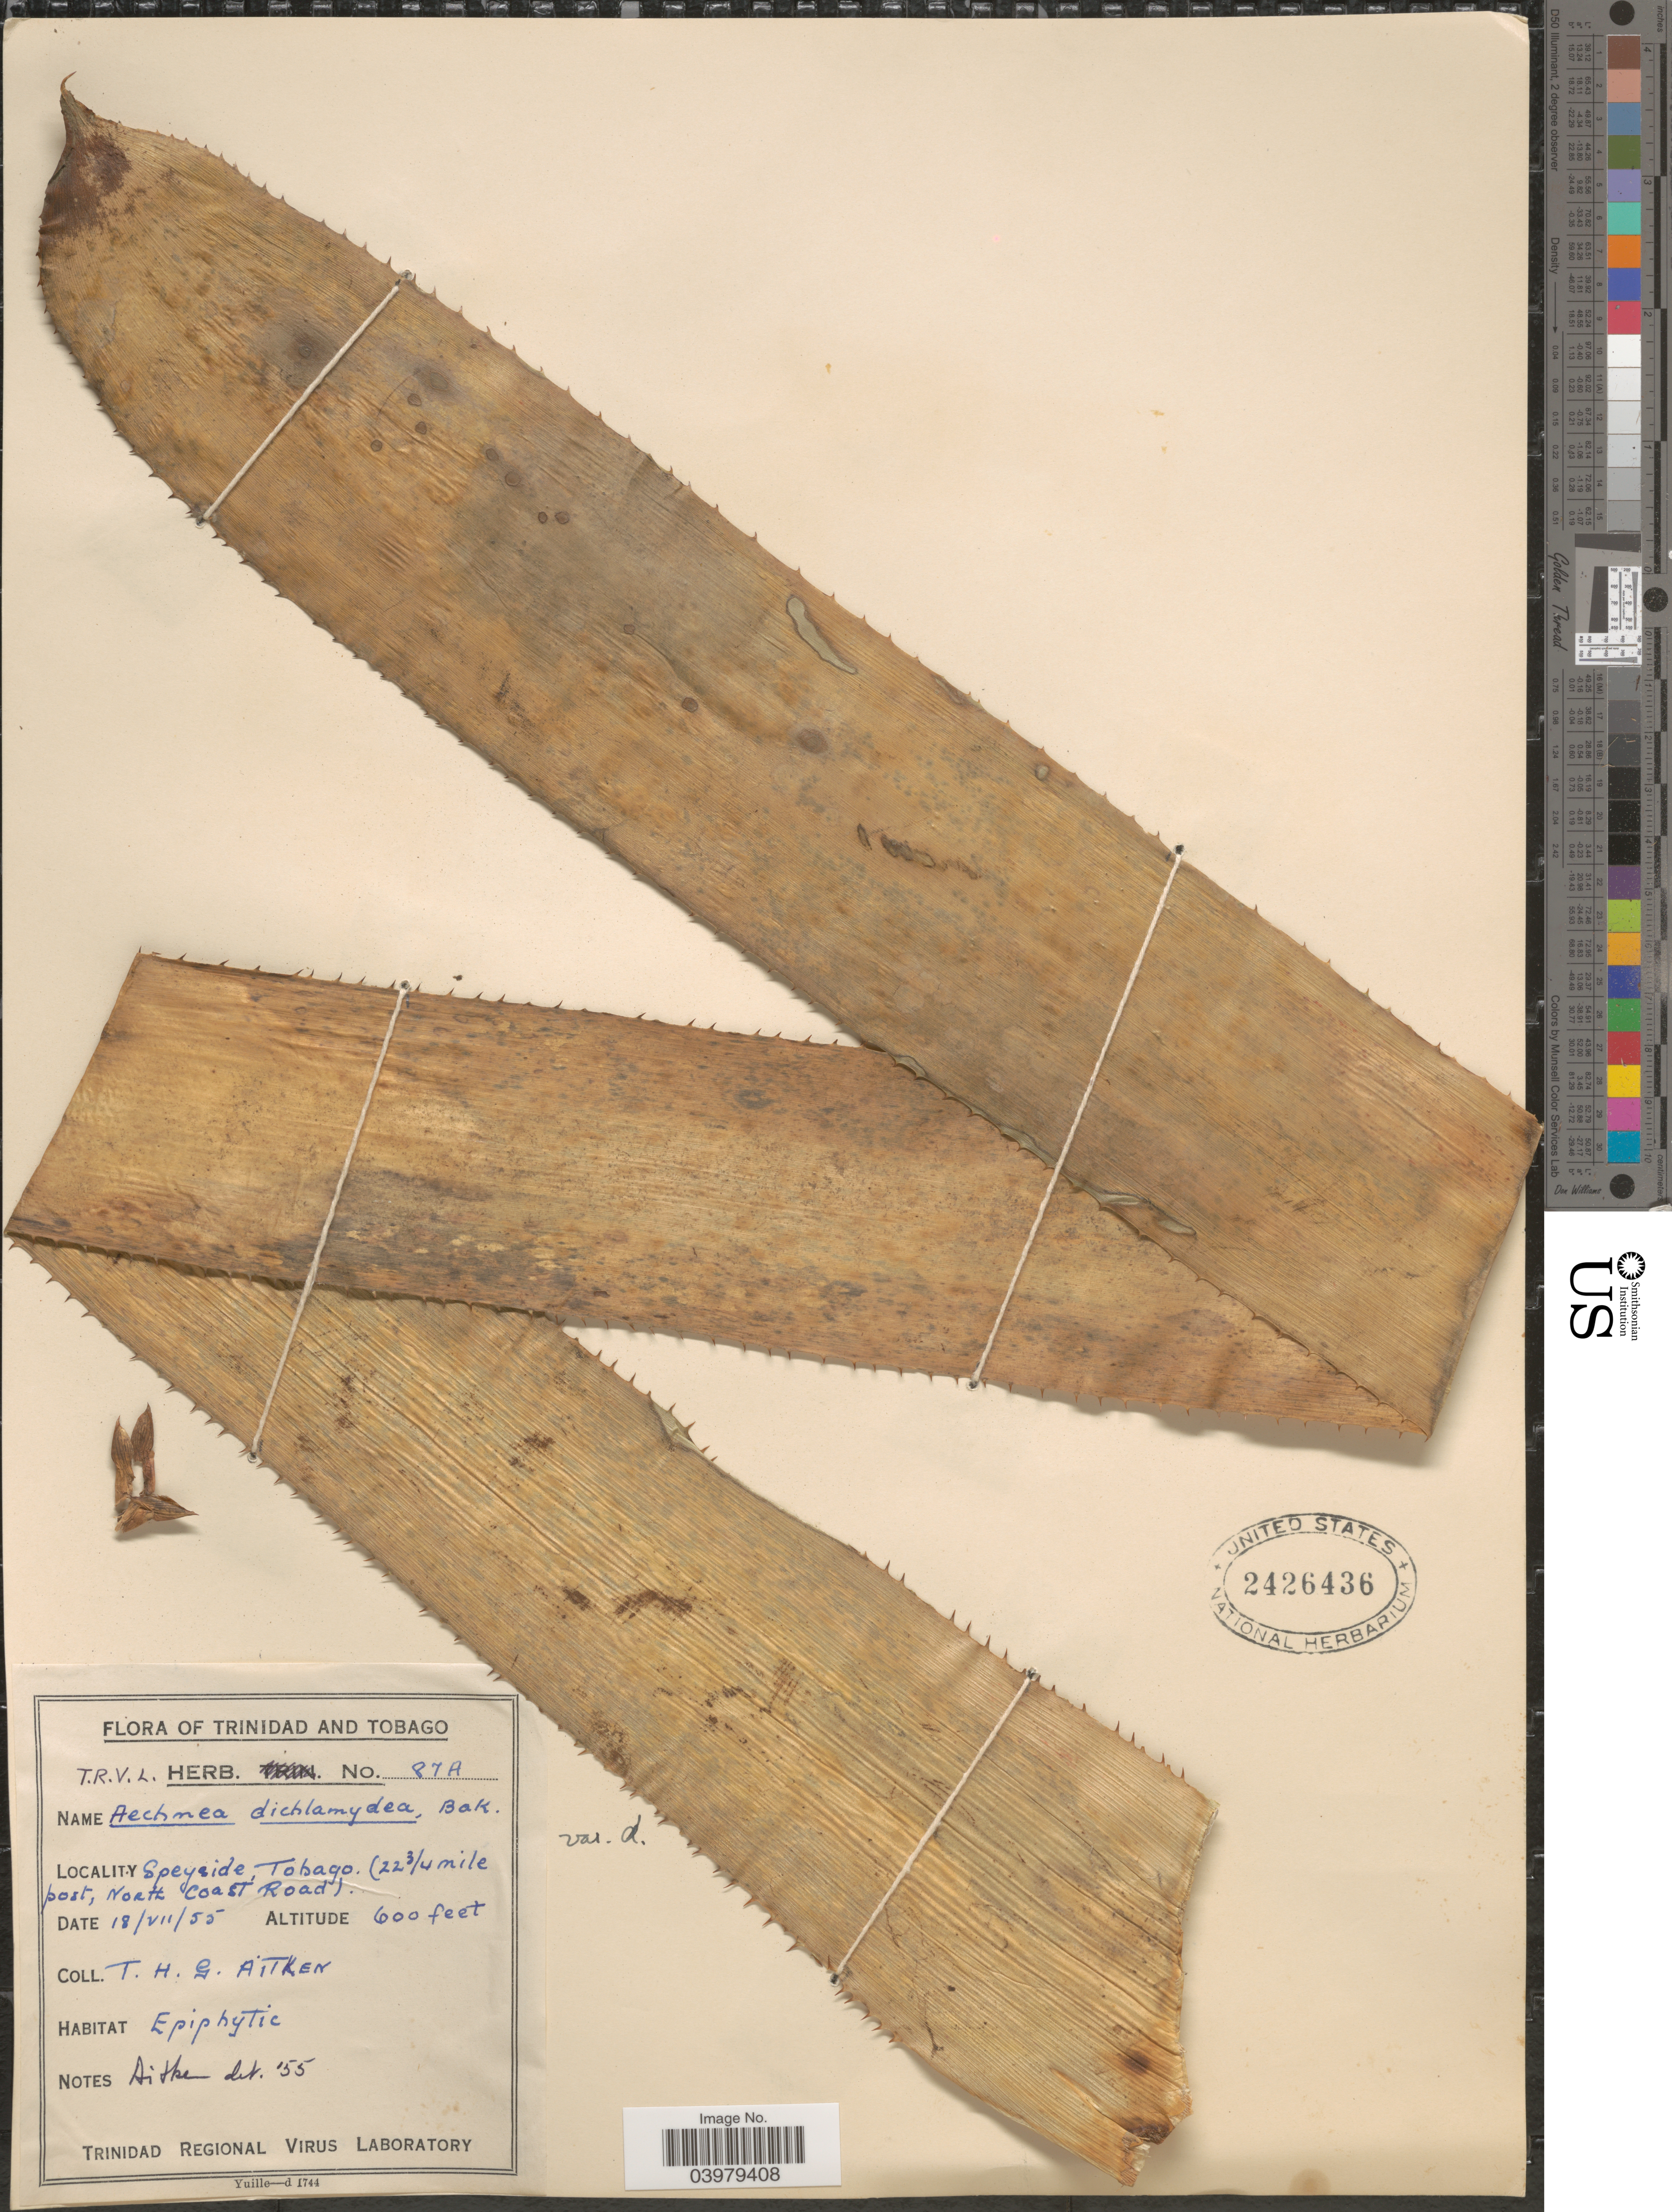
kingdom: Plantae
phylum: Tracheophyta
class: Liliopsida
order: Poales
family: Bromeliaceae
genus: Aechmea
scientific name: Aechmea dichlamydea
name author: Baker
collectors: T. Aitken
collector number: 87A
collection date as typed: Transcribed d/m/y: 18/7/55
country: Trinidad and Tobago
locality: Speyside, Tobago. (22 3/4 mile post, North Coast Road).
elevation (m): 183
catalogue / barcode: US 2426436